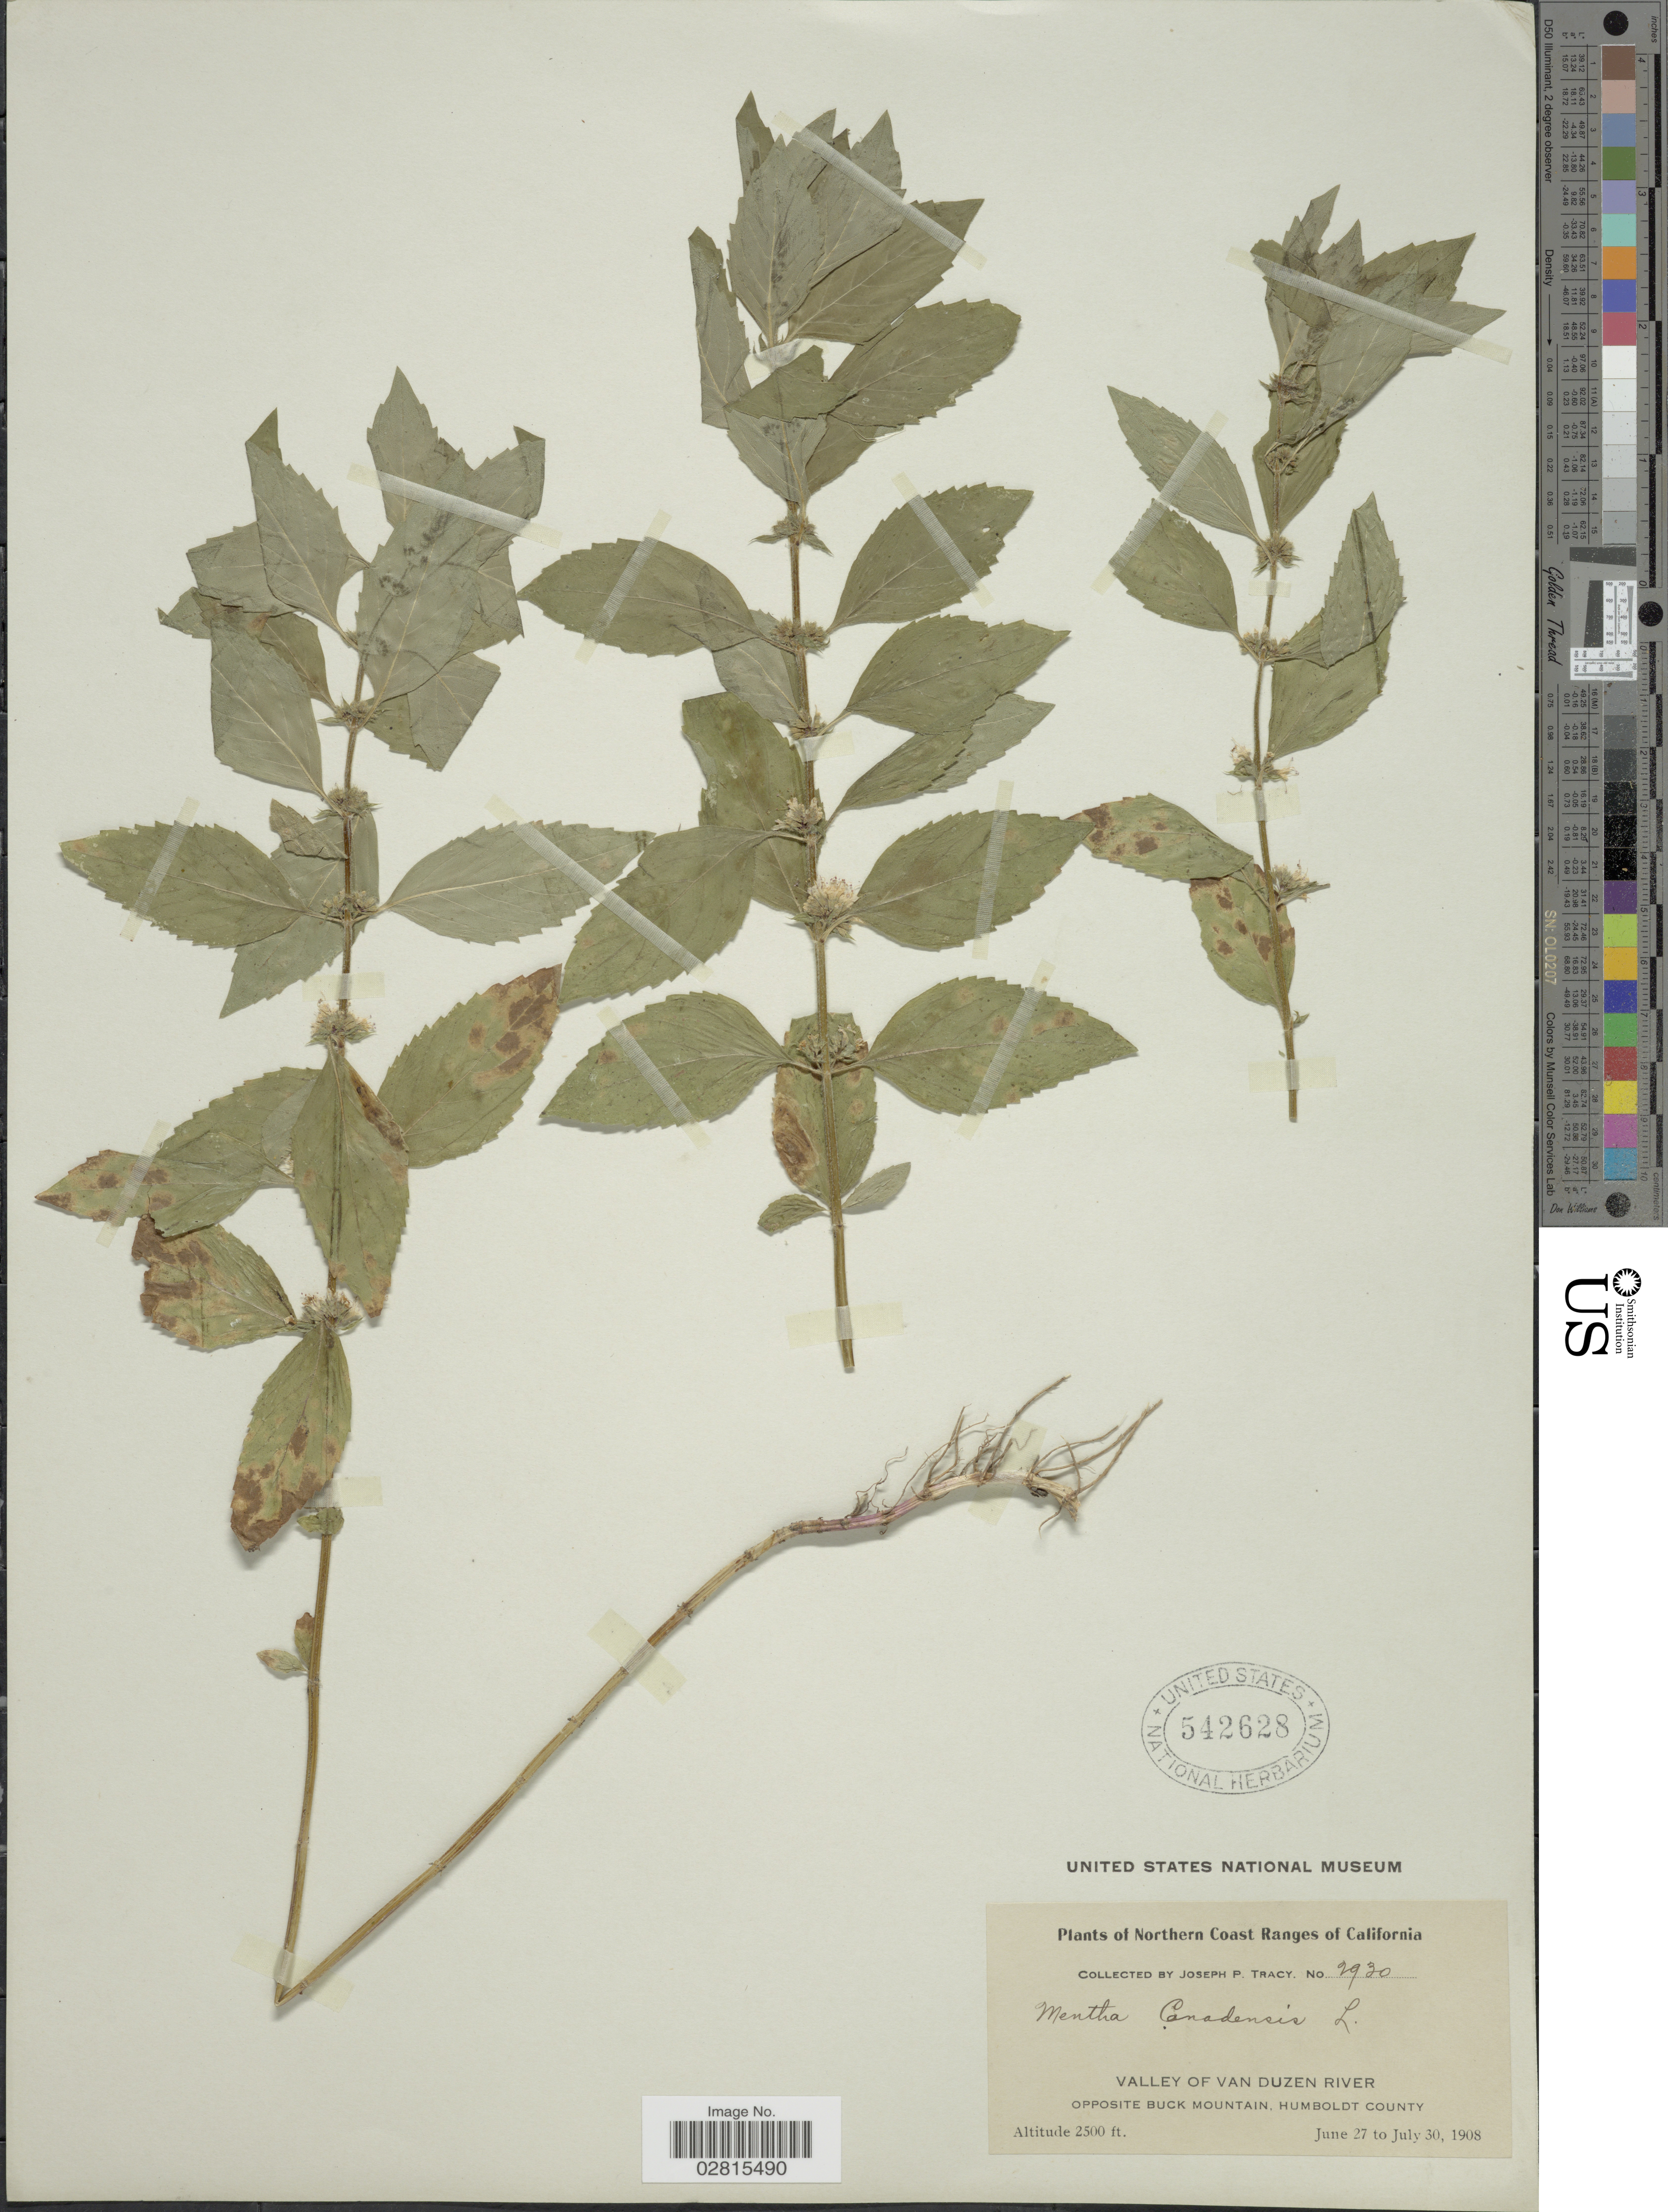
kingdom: Plantae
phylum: Tracheophyta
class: Magnoliopsida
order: Lamiales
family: Lamiaceae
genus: Mentha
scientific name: Mentha canadensis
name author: L.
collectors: J. Tracy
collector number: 2930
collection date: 1908-06-27/1908-07-30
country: United States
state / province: California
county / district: Humboldt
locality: Northern Coast Ranges of California, Valley of Van Duzen River, opposite Buck Mountain, Humboldt County.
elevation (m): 762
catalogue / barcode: US 542628